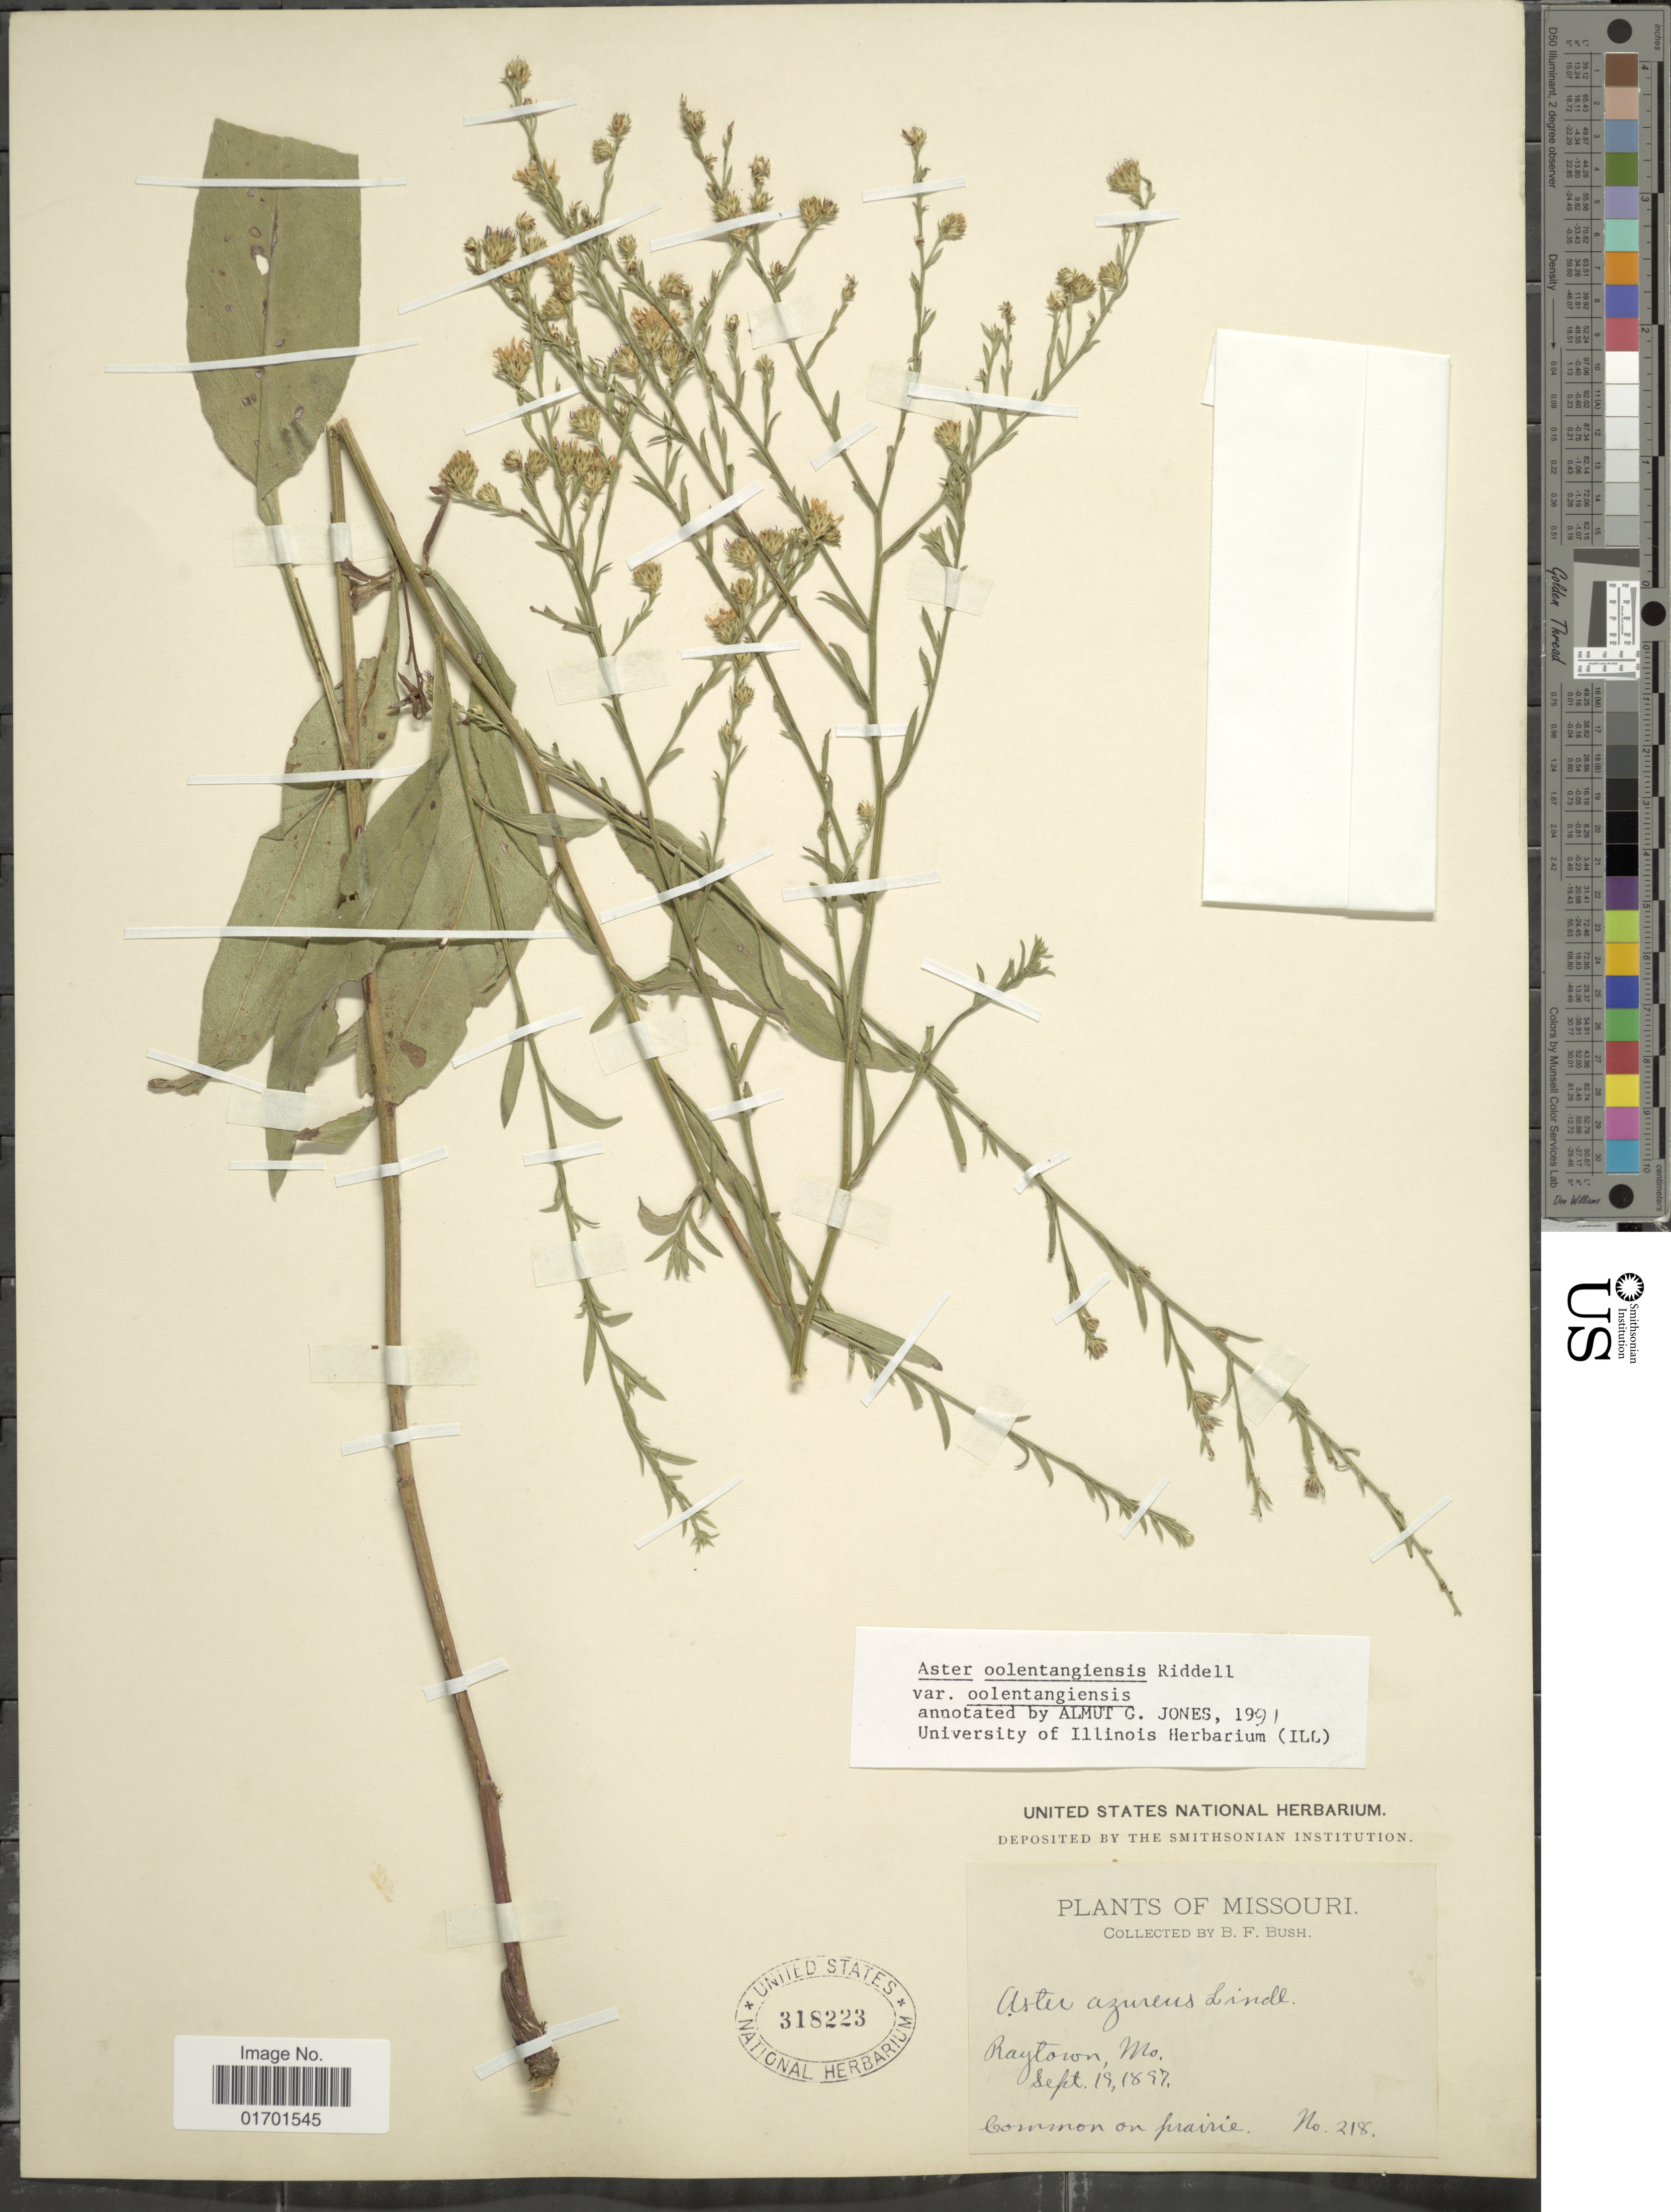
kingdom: Plantae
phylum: Tracheophyta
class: Magnoliopsida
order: Asterales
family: Asteraceae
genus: Symphyotrichum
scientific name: Symphyotrichum oolentangiense var. oolentangiense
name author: G.L. Nesom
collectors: B. F. Bush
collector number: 218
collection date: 1897-09-19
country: United States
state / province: Missouri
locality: Raytown.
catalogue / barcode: US 318223